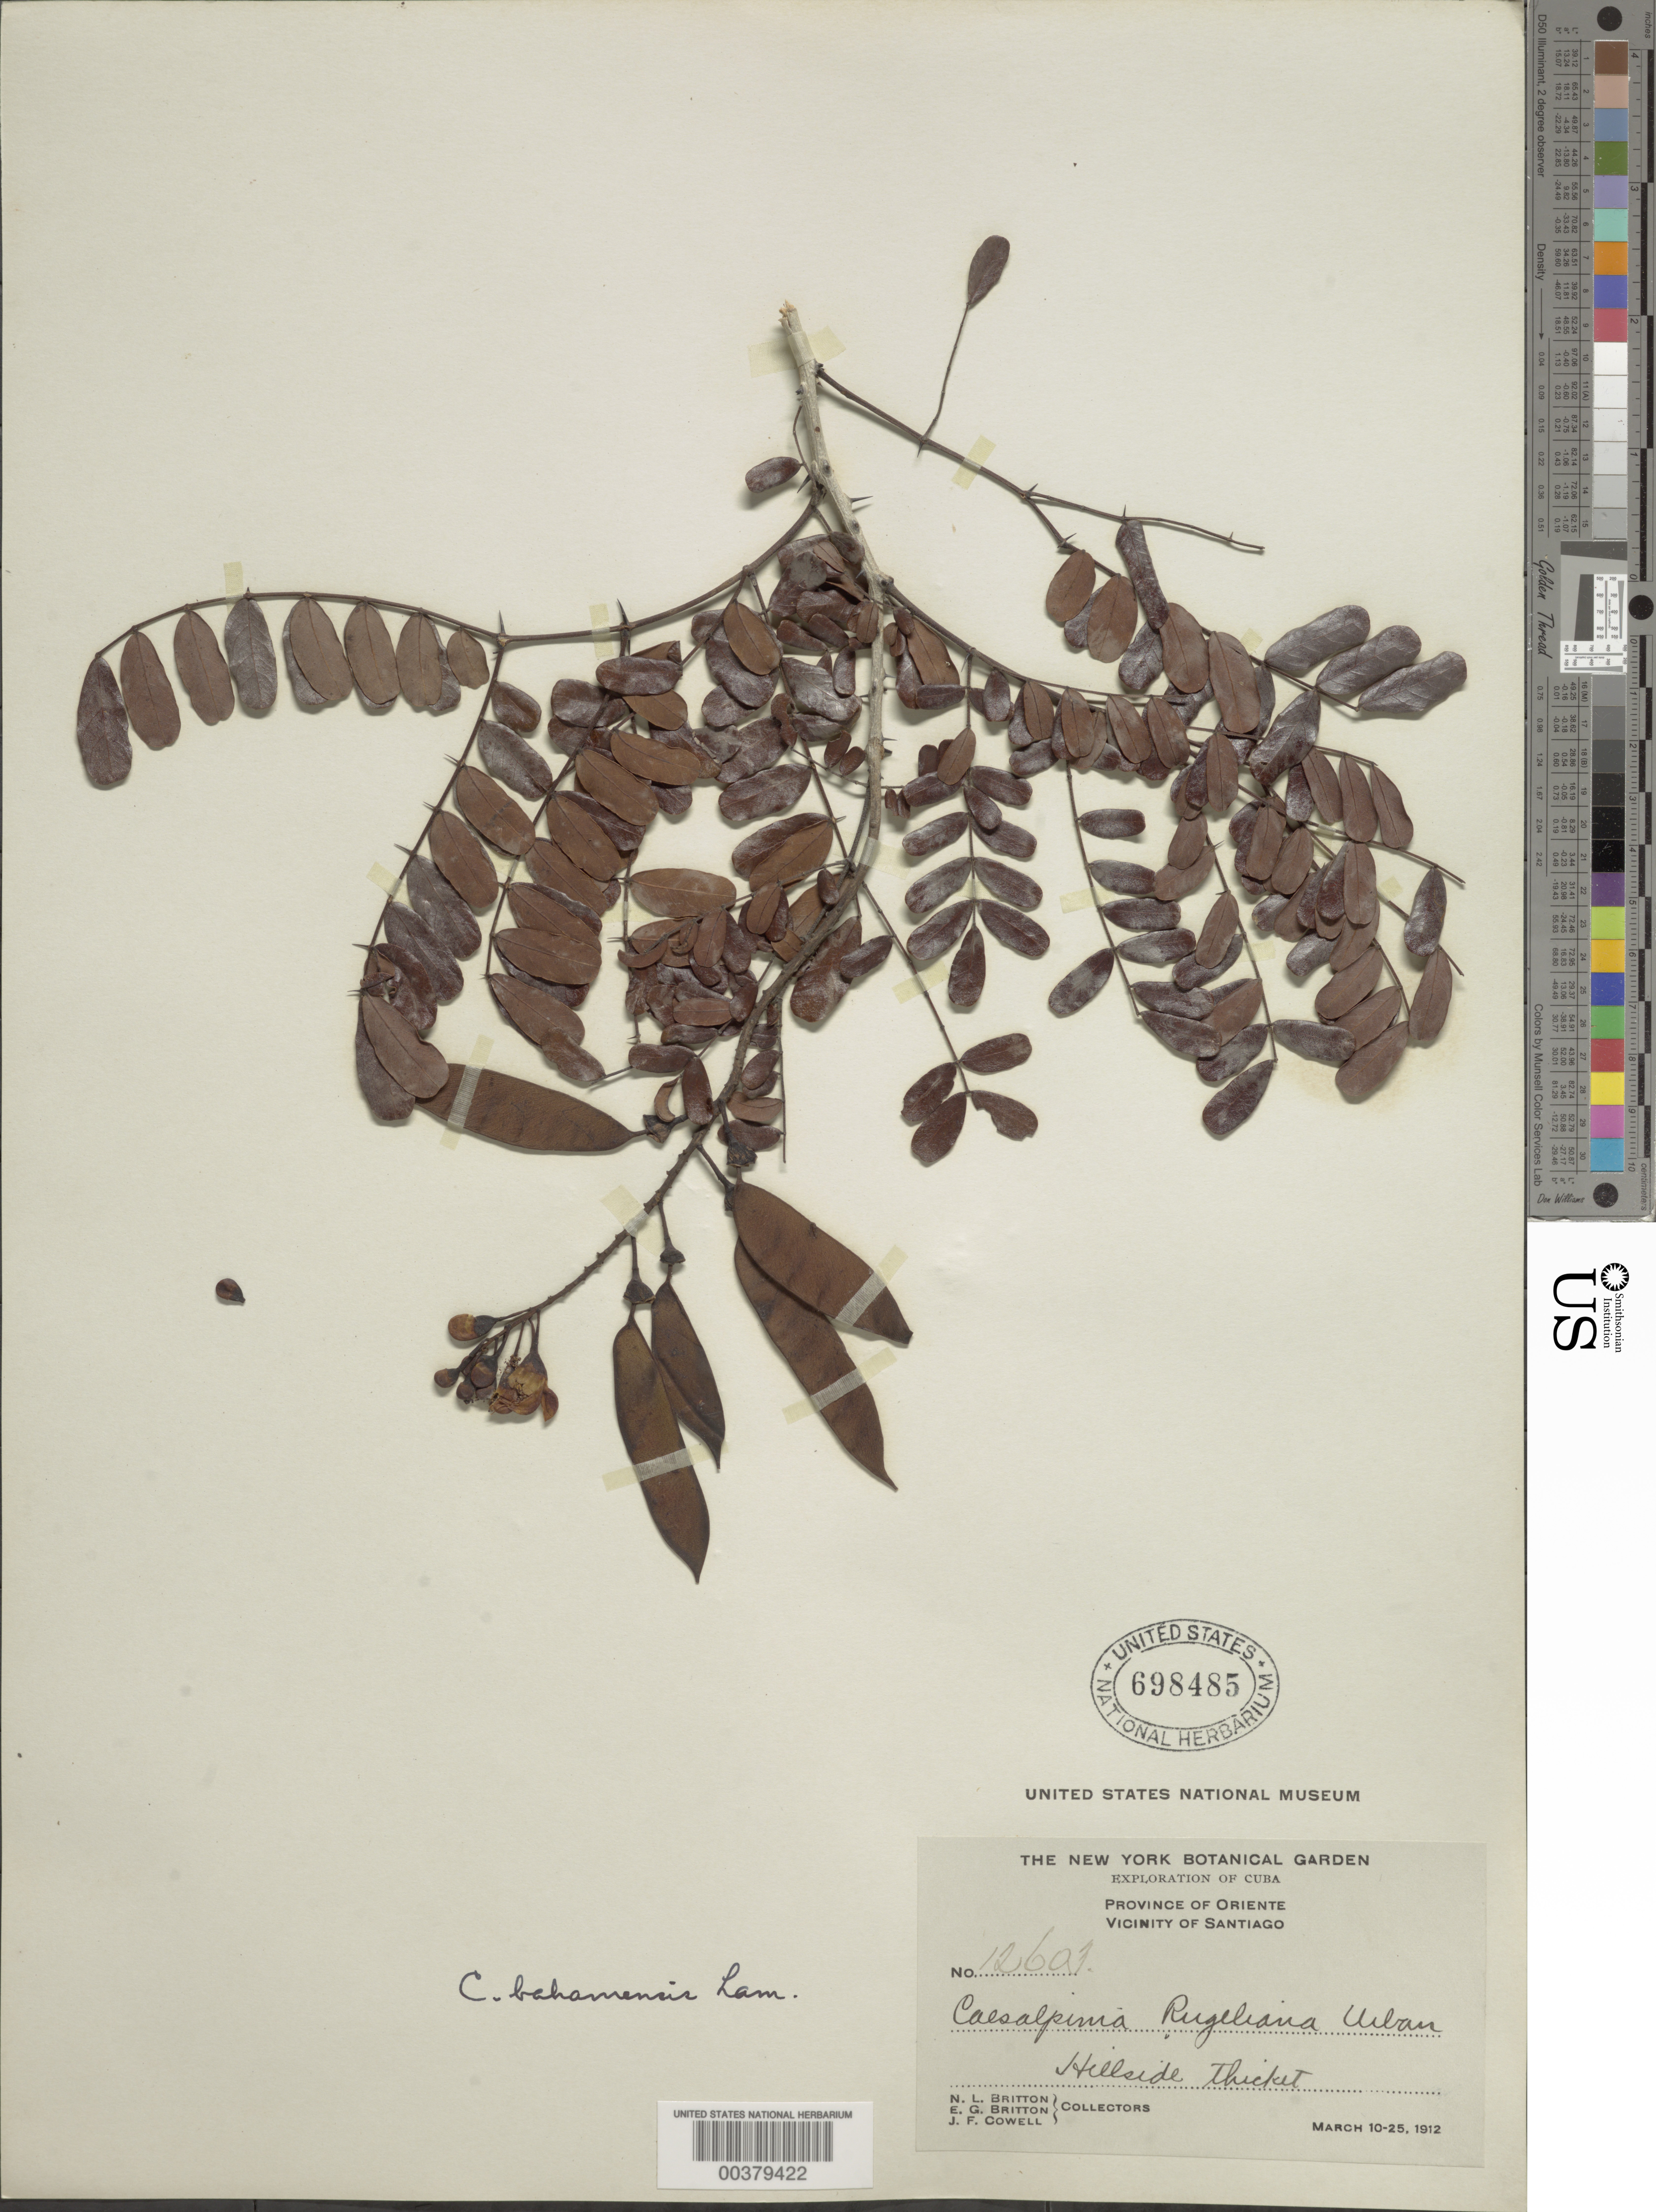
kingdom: Plantae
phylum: Tracheophyta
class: Magnoliopsida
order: Fabales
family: Fabaceae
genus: Caesalpinia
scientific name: Caesalpinia bahamensis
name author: Lam.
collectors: N. Britton, E. G. Britton & J. F. Cowell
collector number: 12601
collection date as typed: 10 Mar 1912 to 25 Mar 1912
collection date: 1912-03-10/1912-03-25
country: Cuba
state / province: Oriente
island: Greater Antilles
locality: Vicinity of santiago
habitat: Hillside thicket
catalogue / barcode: US 698485